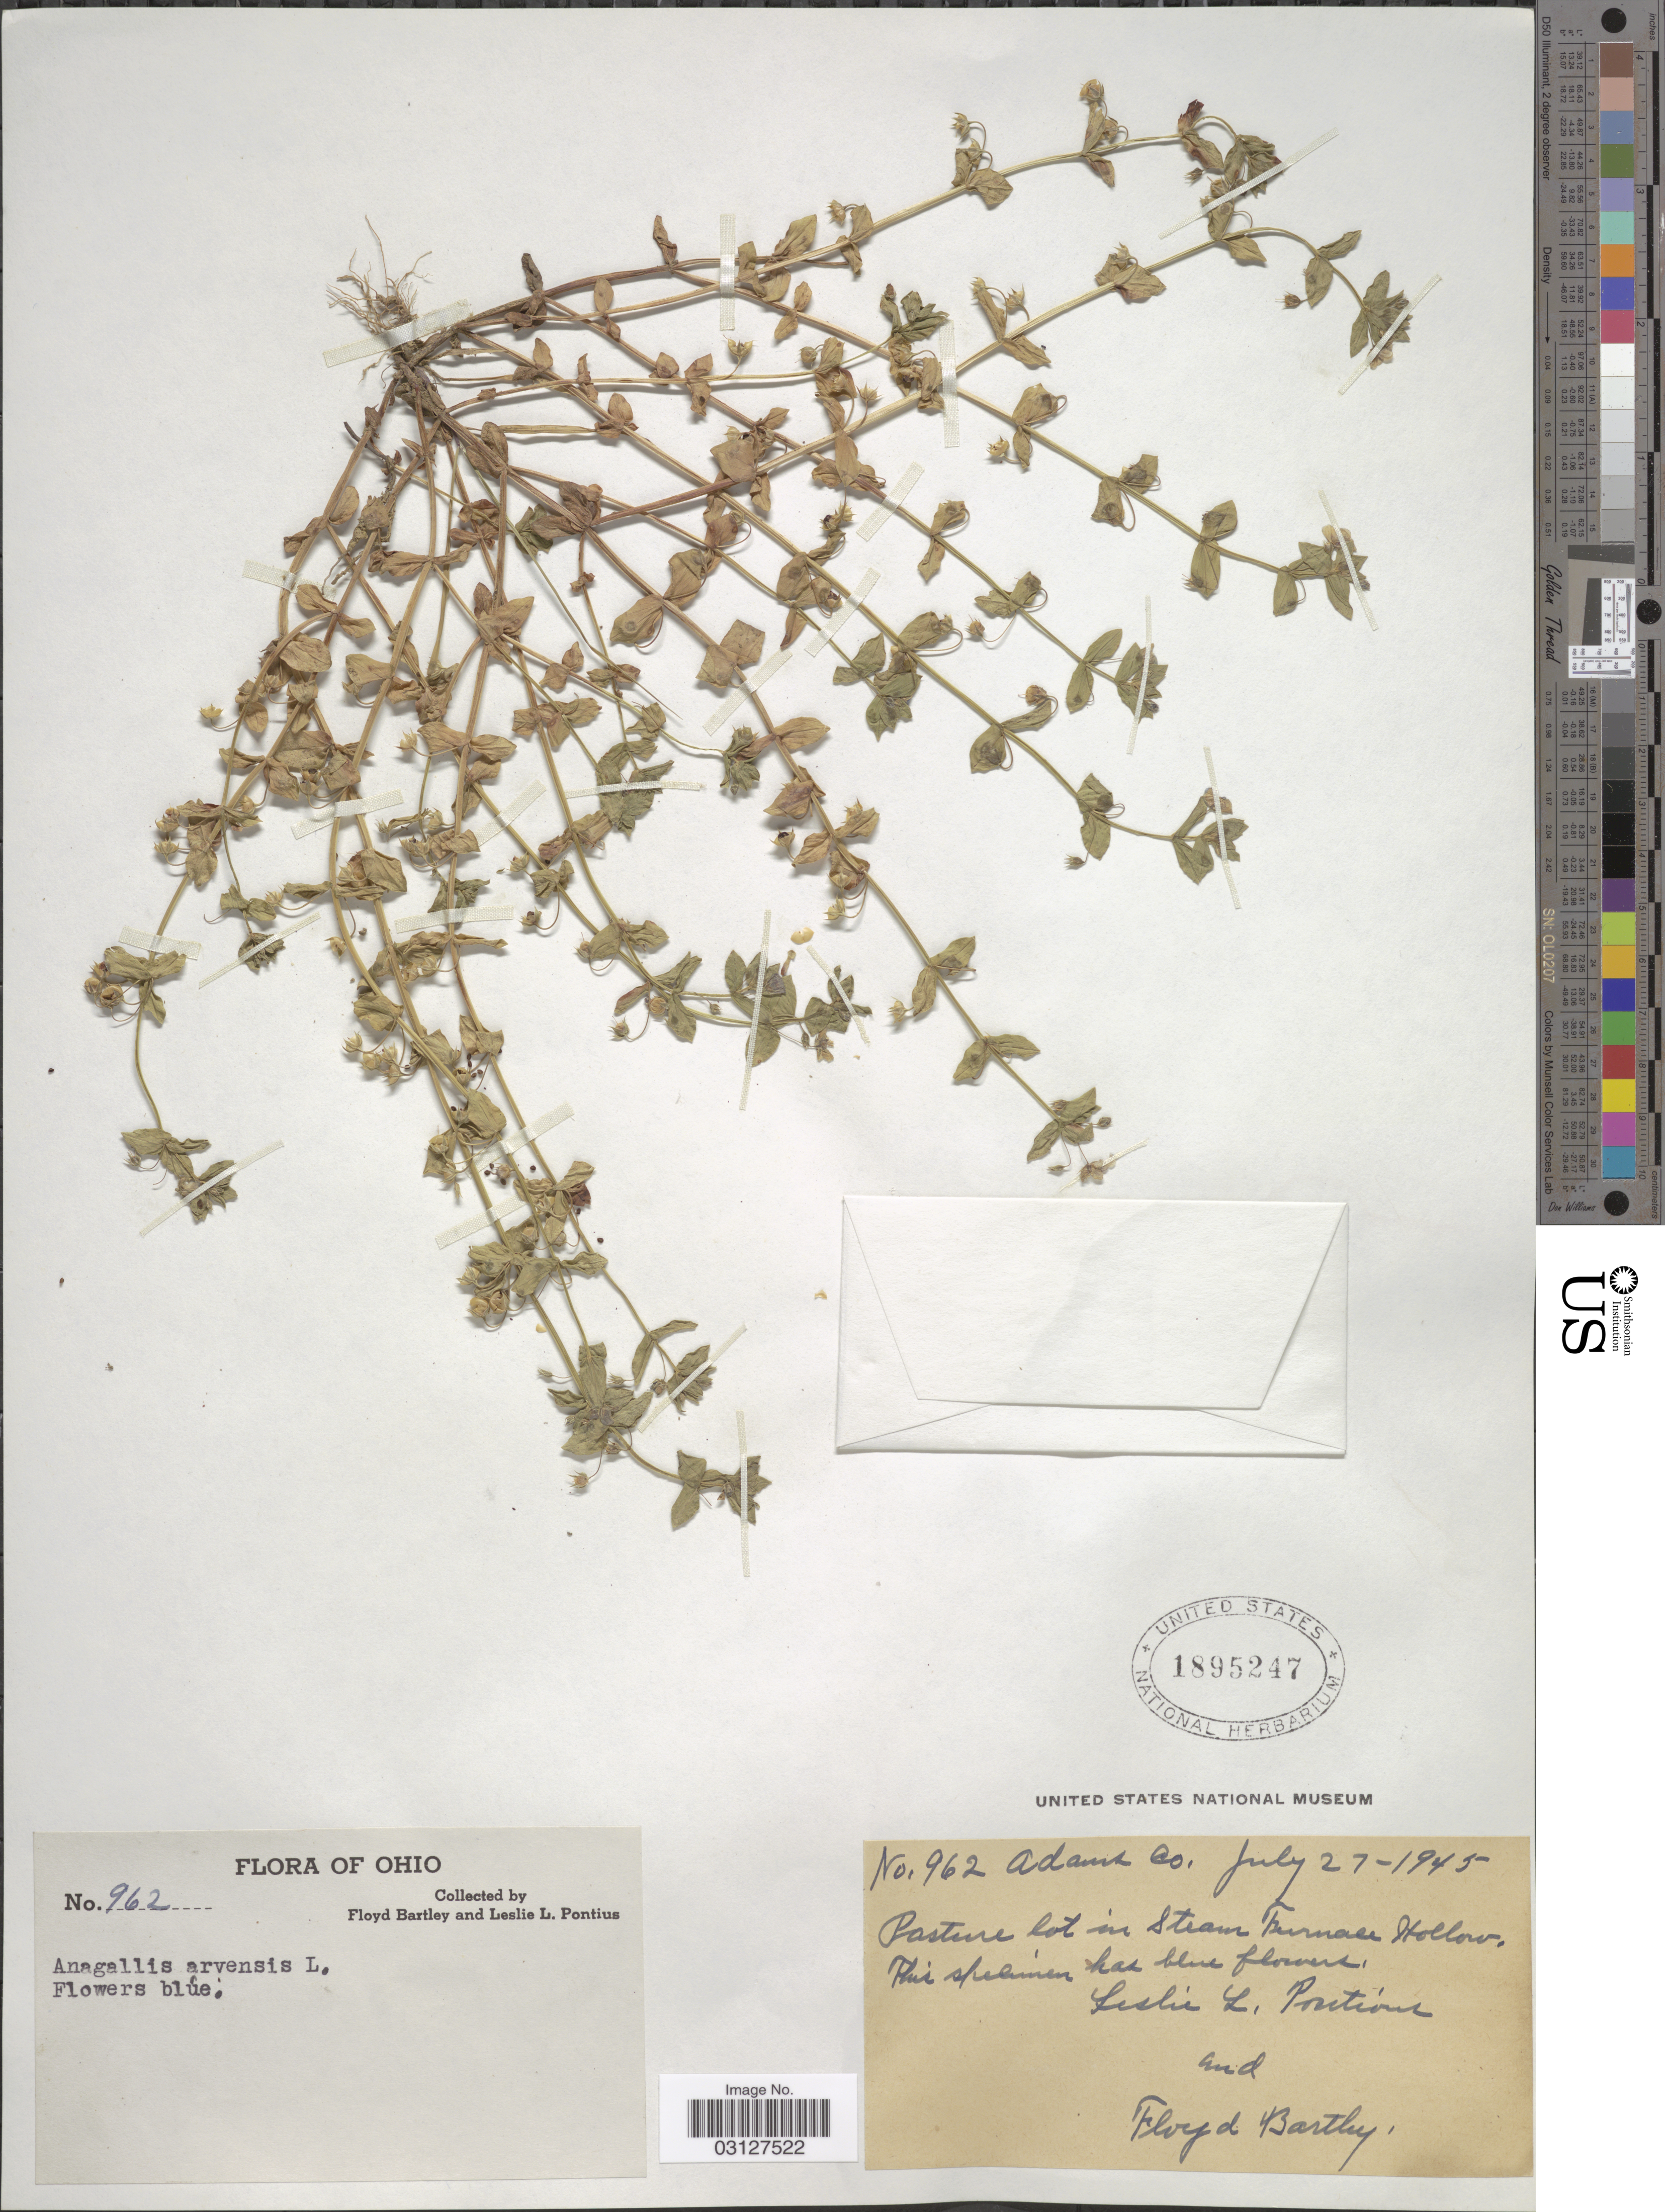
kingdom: Plantae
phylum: Tracheophyta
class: Magnoliopsida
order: Ericales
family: Primulaceae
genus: Anagallis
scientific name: Anagallis arvensis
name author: L.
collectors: F. Bartley & L. Pontius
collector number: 962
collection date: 1945-07-27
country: United States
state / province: Ohio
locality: Adams Co. Pasture lot in Steam Furnace Hollow.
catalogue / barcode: US 1895247